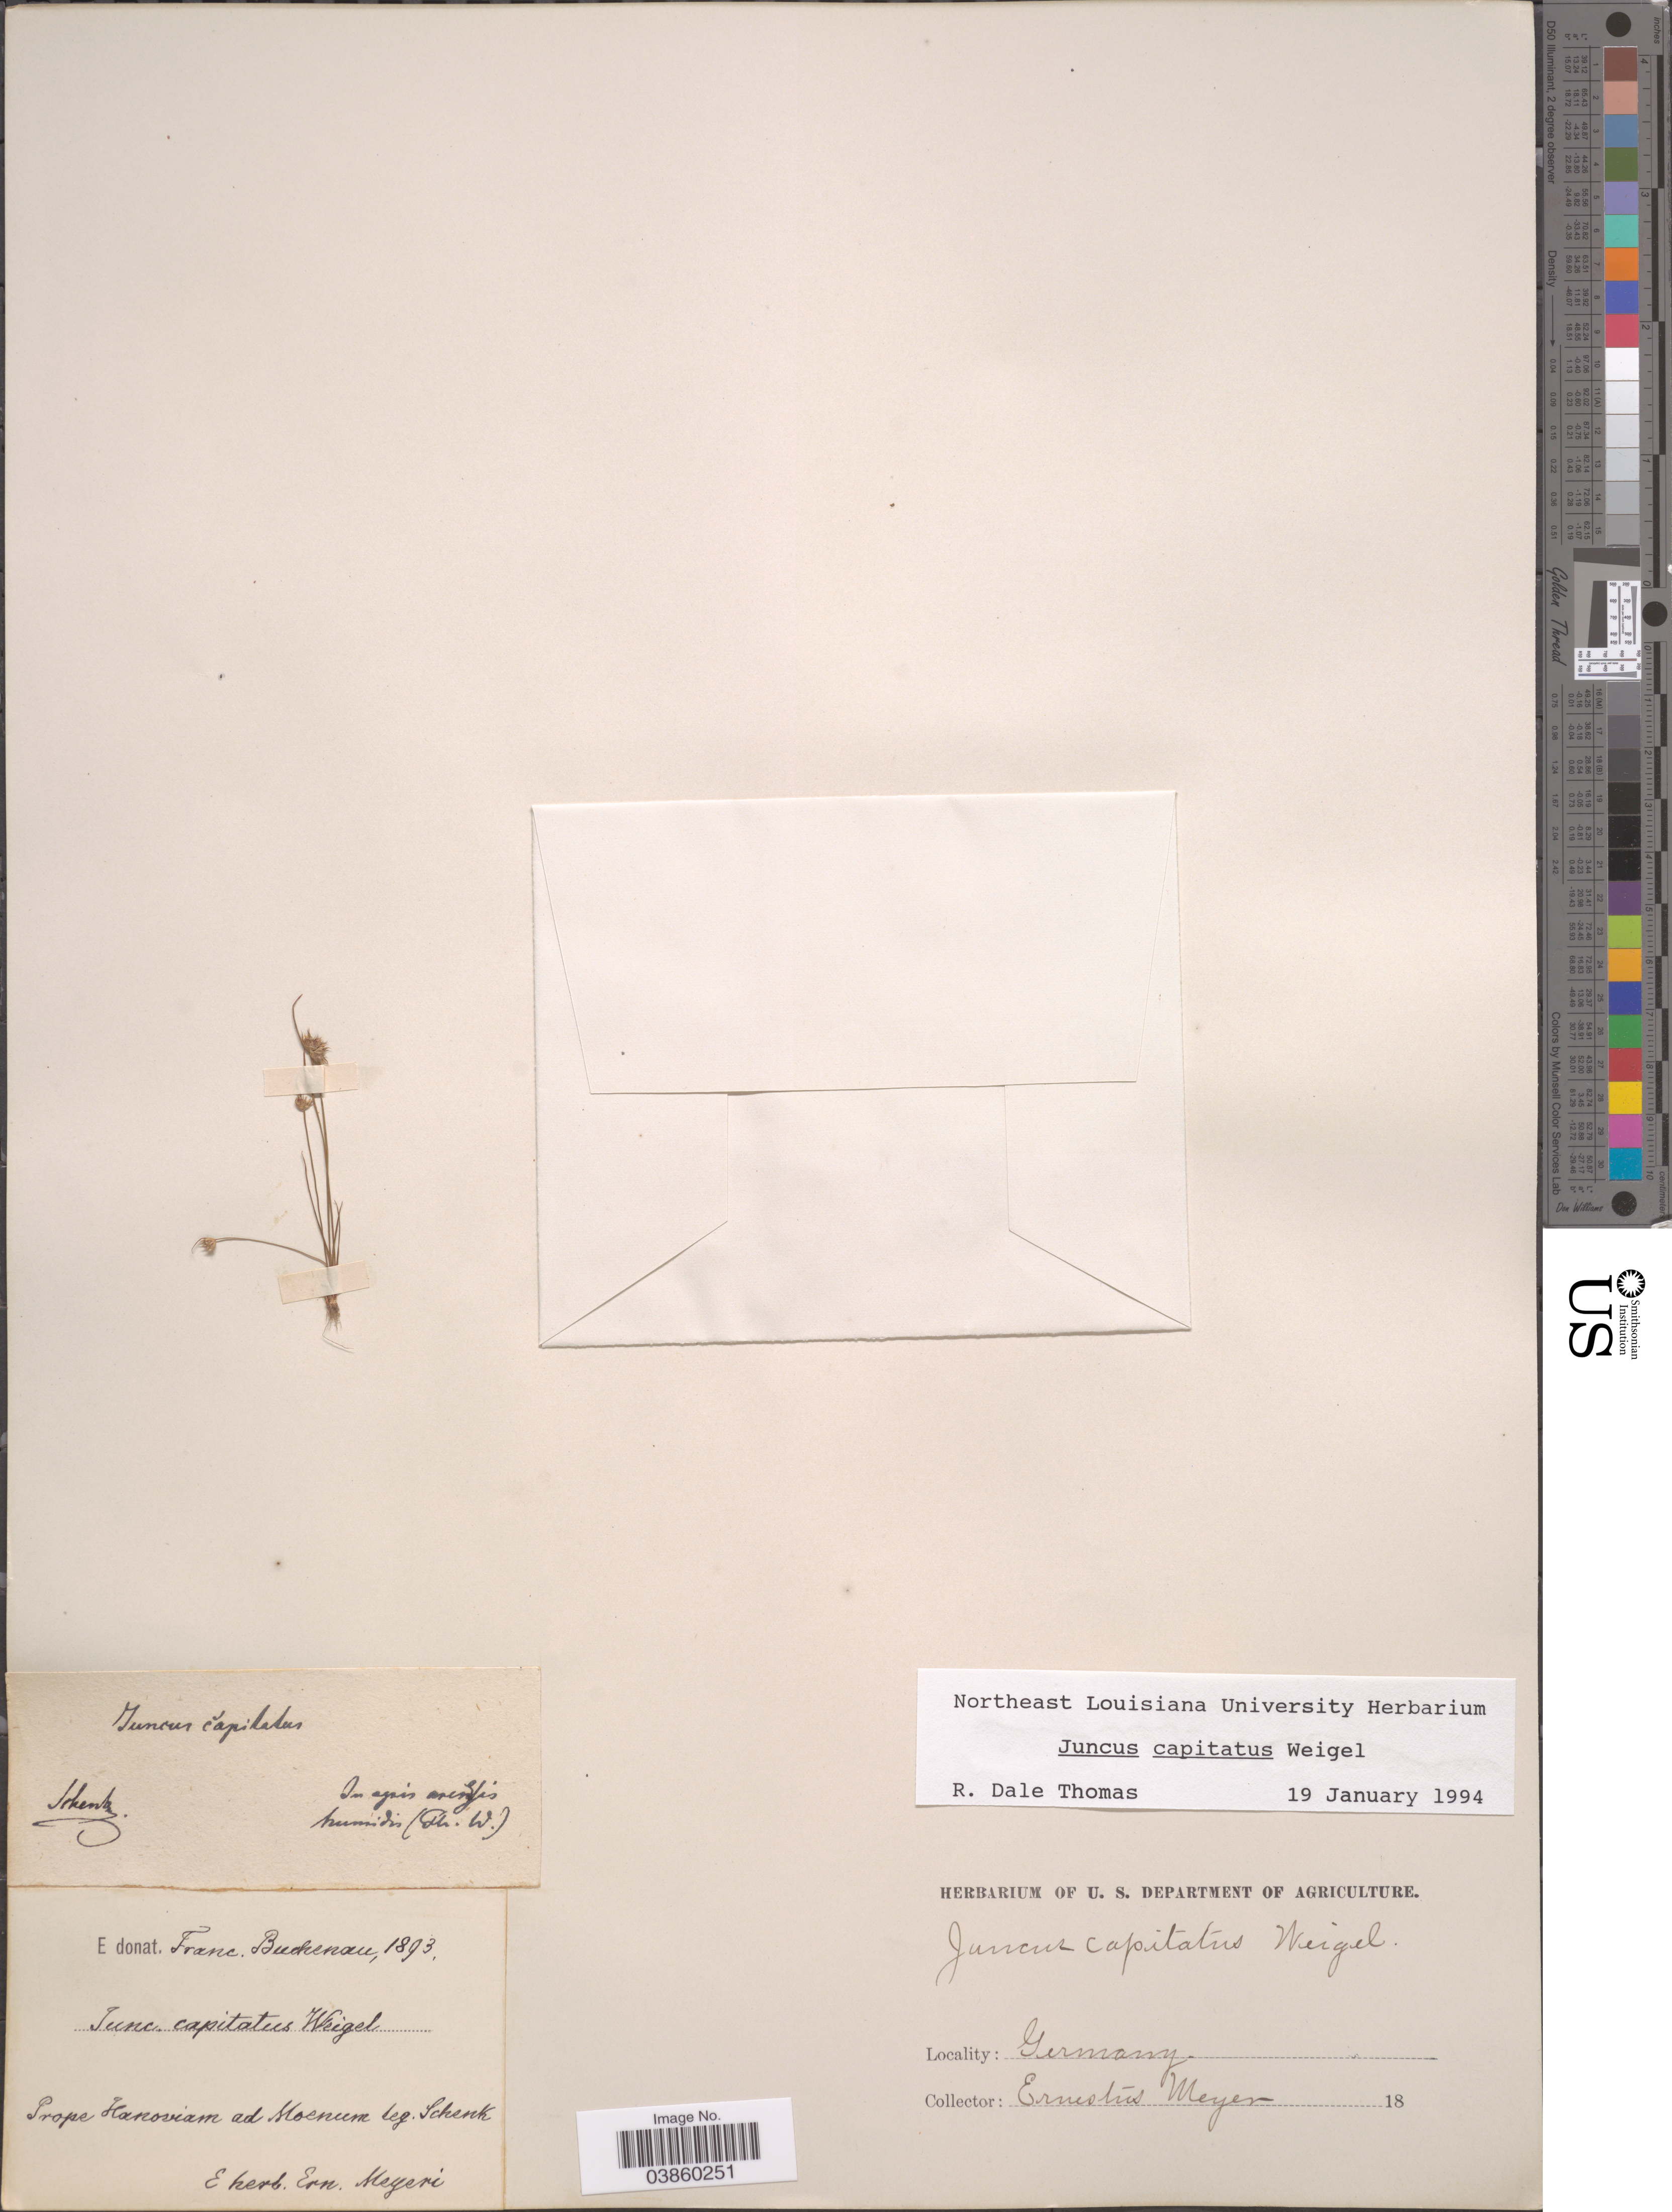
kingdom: Plantae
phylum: Tracheophyta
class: Liliopsida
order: Poales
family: Juncaceae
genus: Juncus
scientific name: Juncus capitatus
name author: Weigel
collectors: -. Schenk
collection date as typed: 18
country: Germany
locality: Prope Hanoviam ad Moenum.